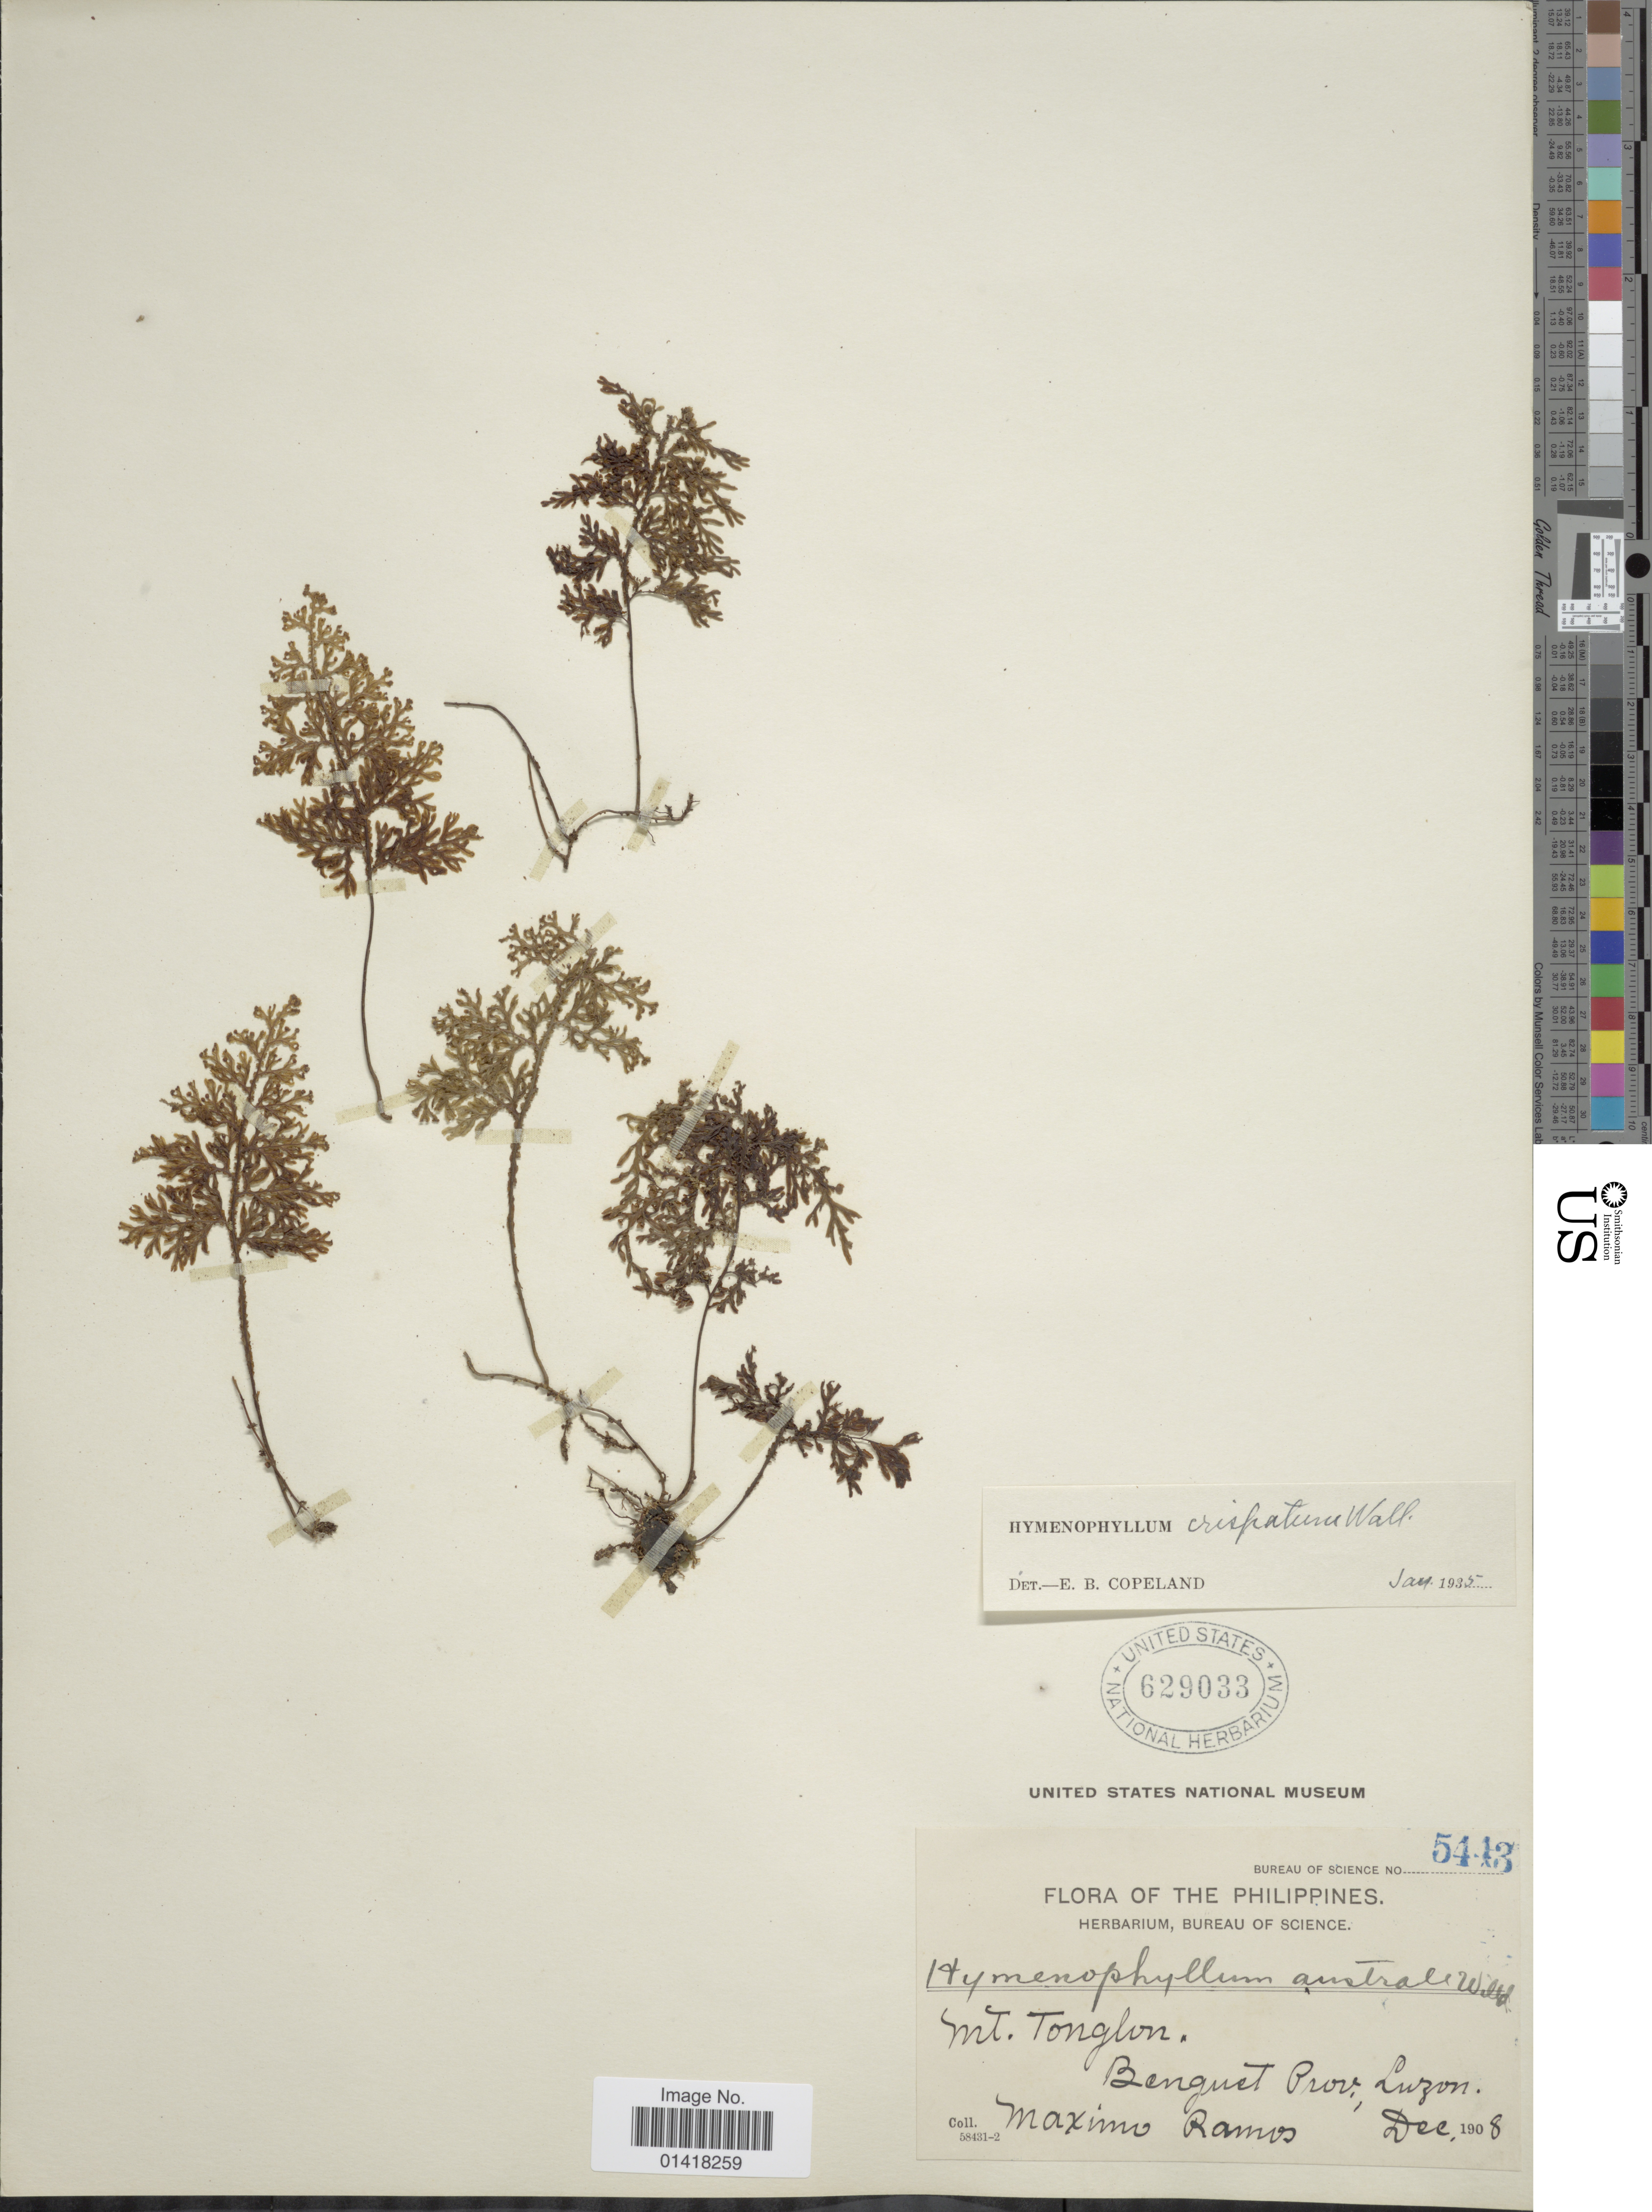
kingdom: Plantae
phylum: Tracheophyta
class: Polypodiopsida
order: Hymenophyllales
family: Hymenophyllaceae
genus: Hymenophyllum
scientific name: Hymenophyllum crispatum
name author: Wall. ex Hook. & Grev.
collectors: M. Ramos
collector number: Bureau of Science 5413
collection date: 1908-12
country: Philippines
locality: The Pkhilippines. Mt. Tonglon, Benguet Prov. Luzon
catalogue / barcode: US 629033